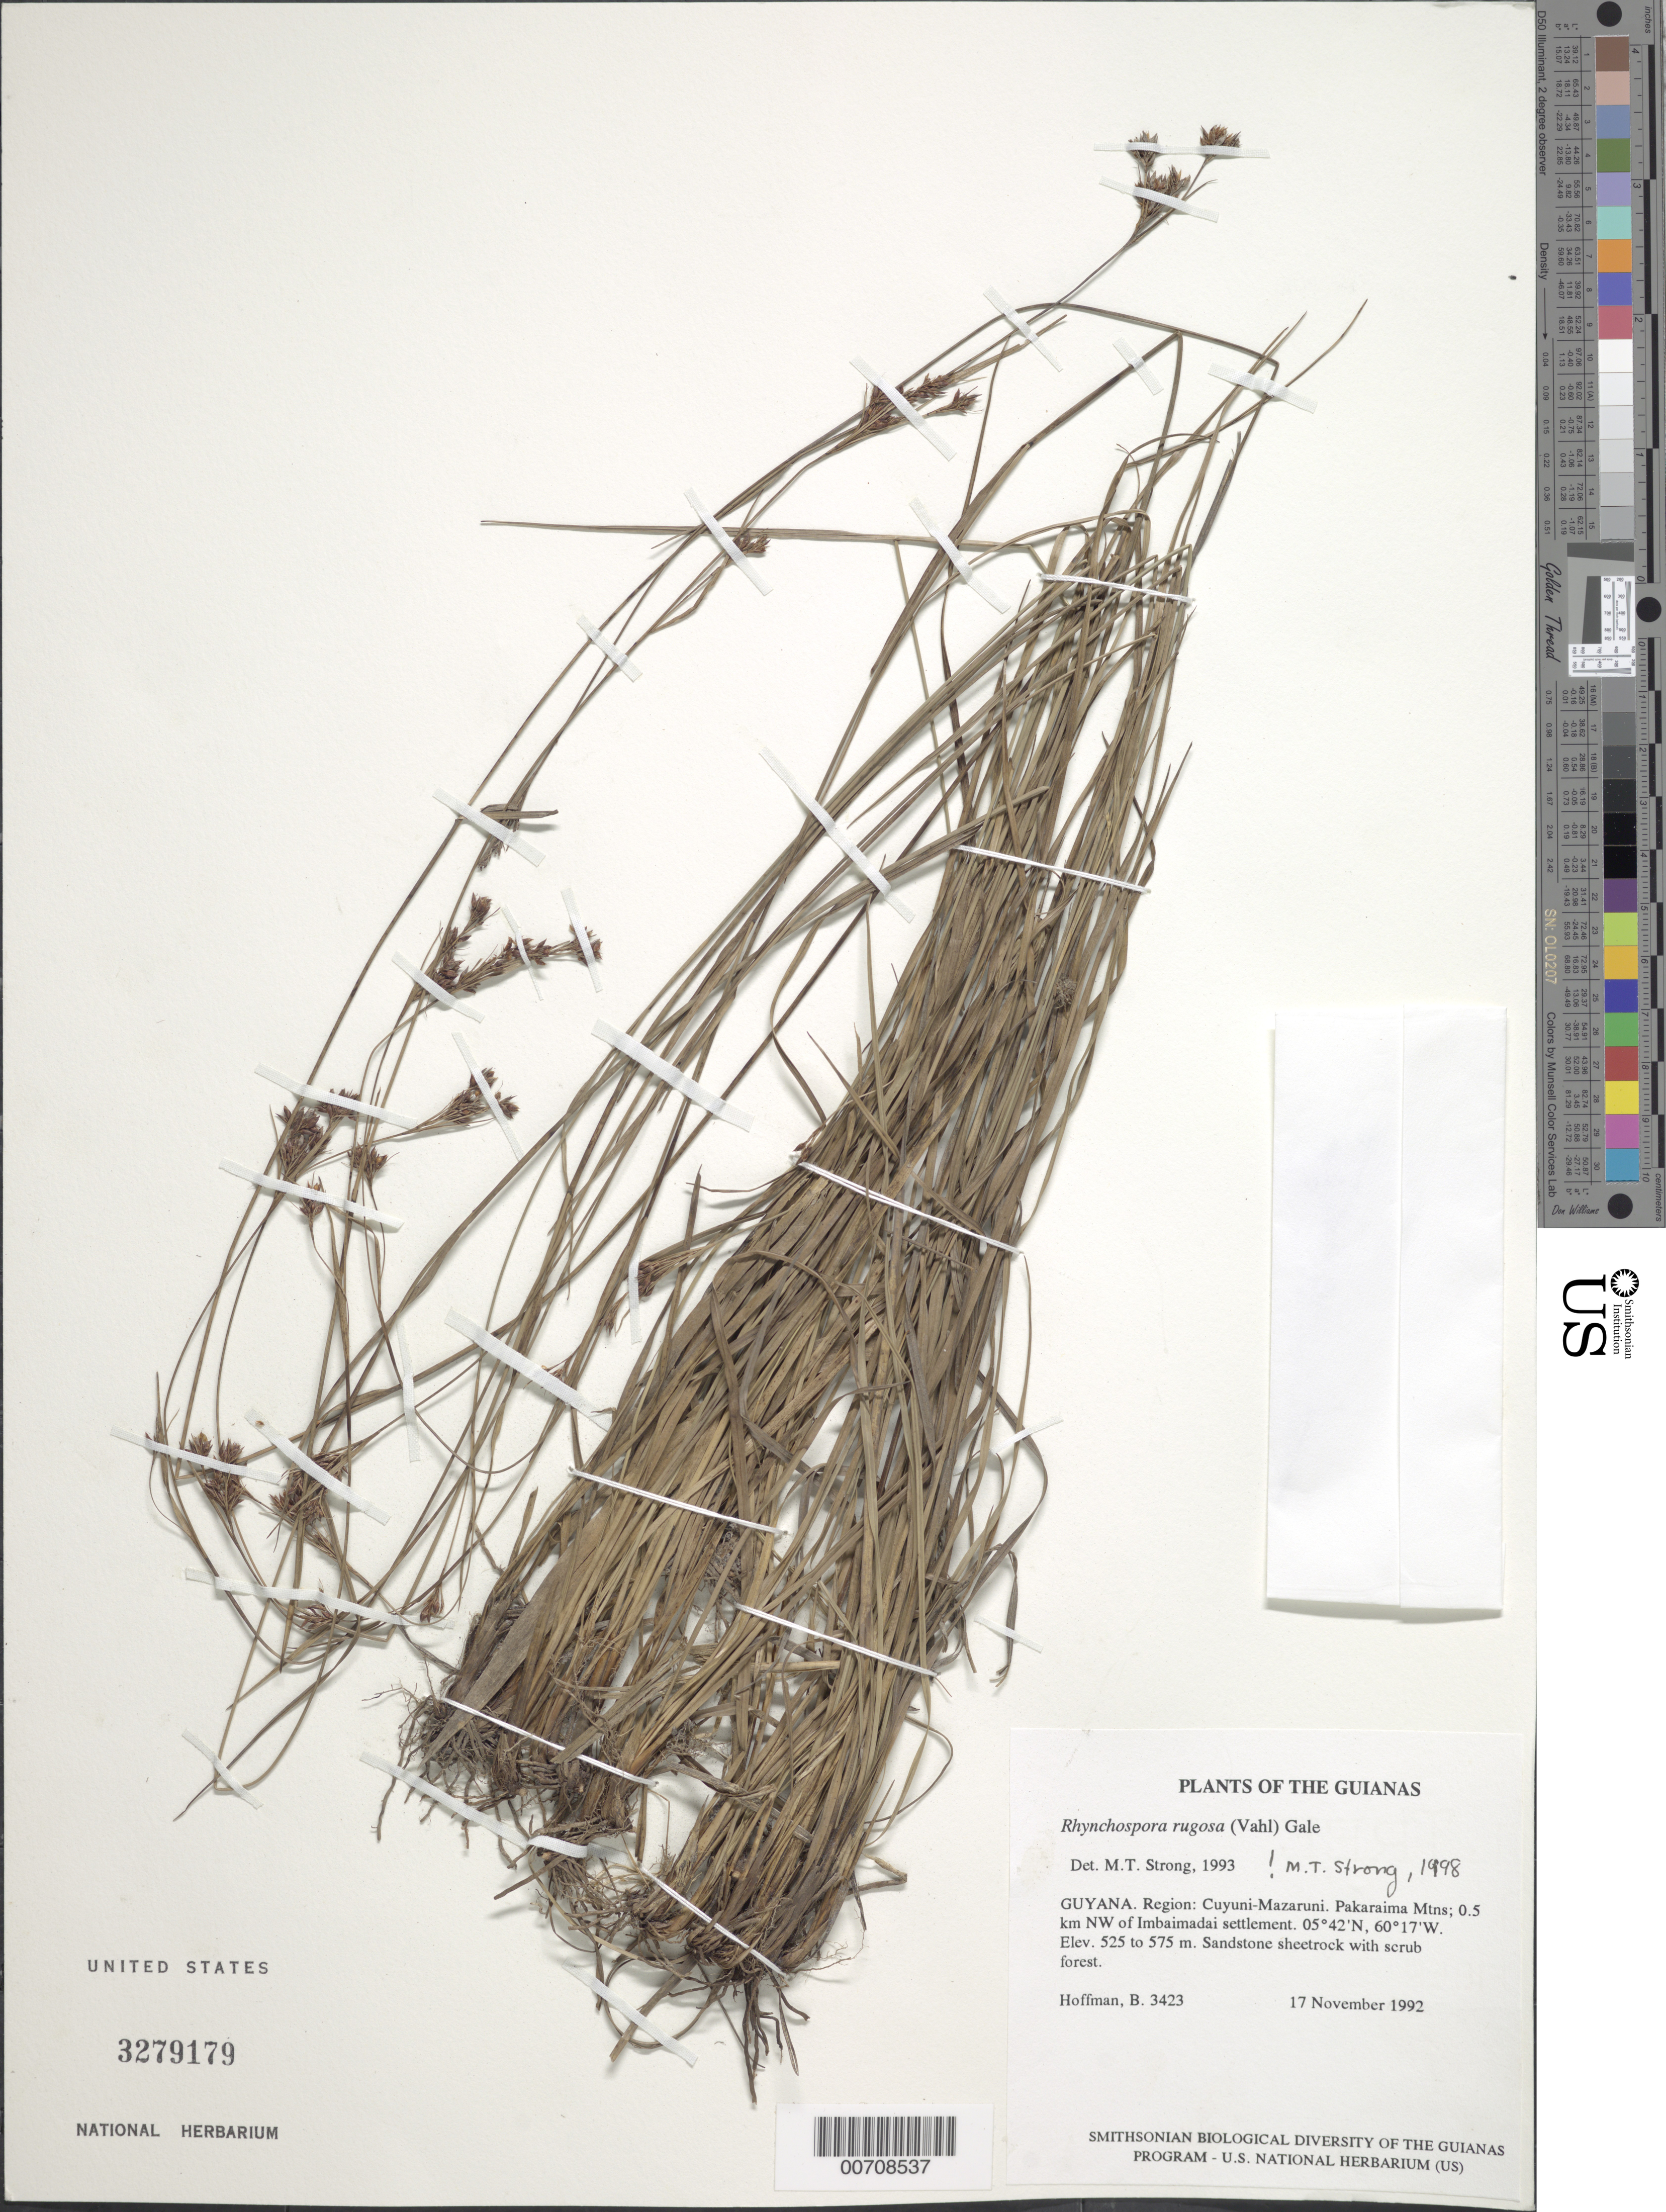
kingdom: Plantae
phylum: Tracheophyta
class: Liliopsida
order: Poales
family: Cyperaceae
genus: Rhynchospora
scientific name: Rhynchospora rugosa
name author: (Vahl) Gale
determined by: Strong, M. T., (US), Smithsonian Institution - National Museum of Natural History (UNITED STATES)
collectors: B. Hoffman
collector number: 3423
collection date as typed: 17 November 1992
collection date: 1992-11-17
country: Guyana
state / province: Cuyuni-Mazaruni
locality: Pakaraima Mountains; 0.5 km NW of Imbaimadai settlement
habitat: Sandstone sheetrock with scrub forest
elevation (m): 525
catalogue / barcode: US 3279179